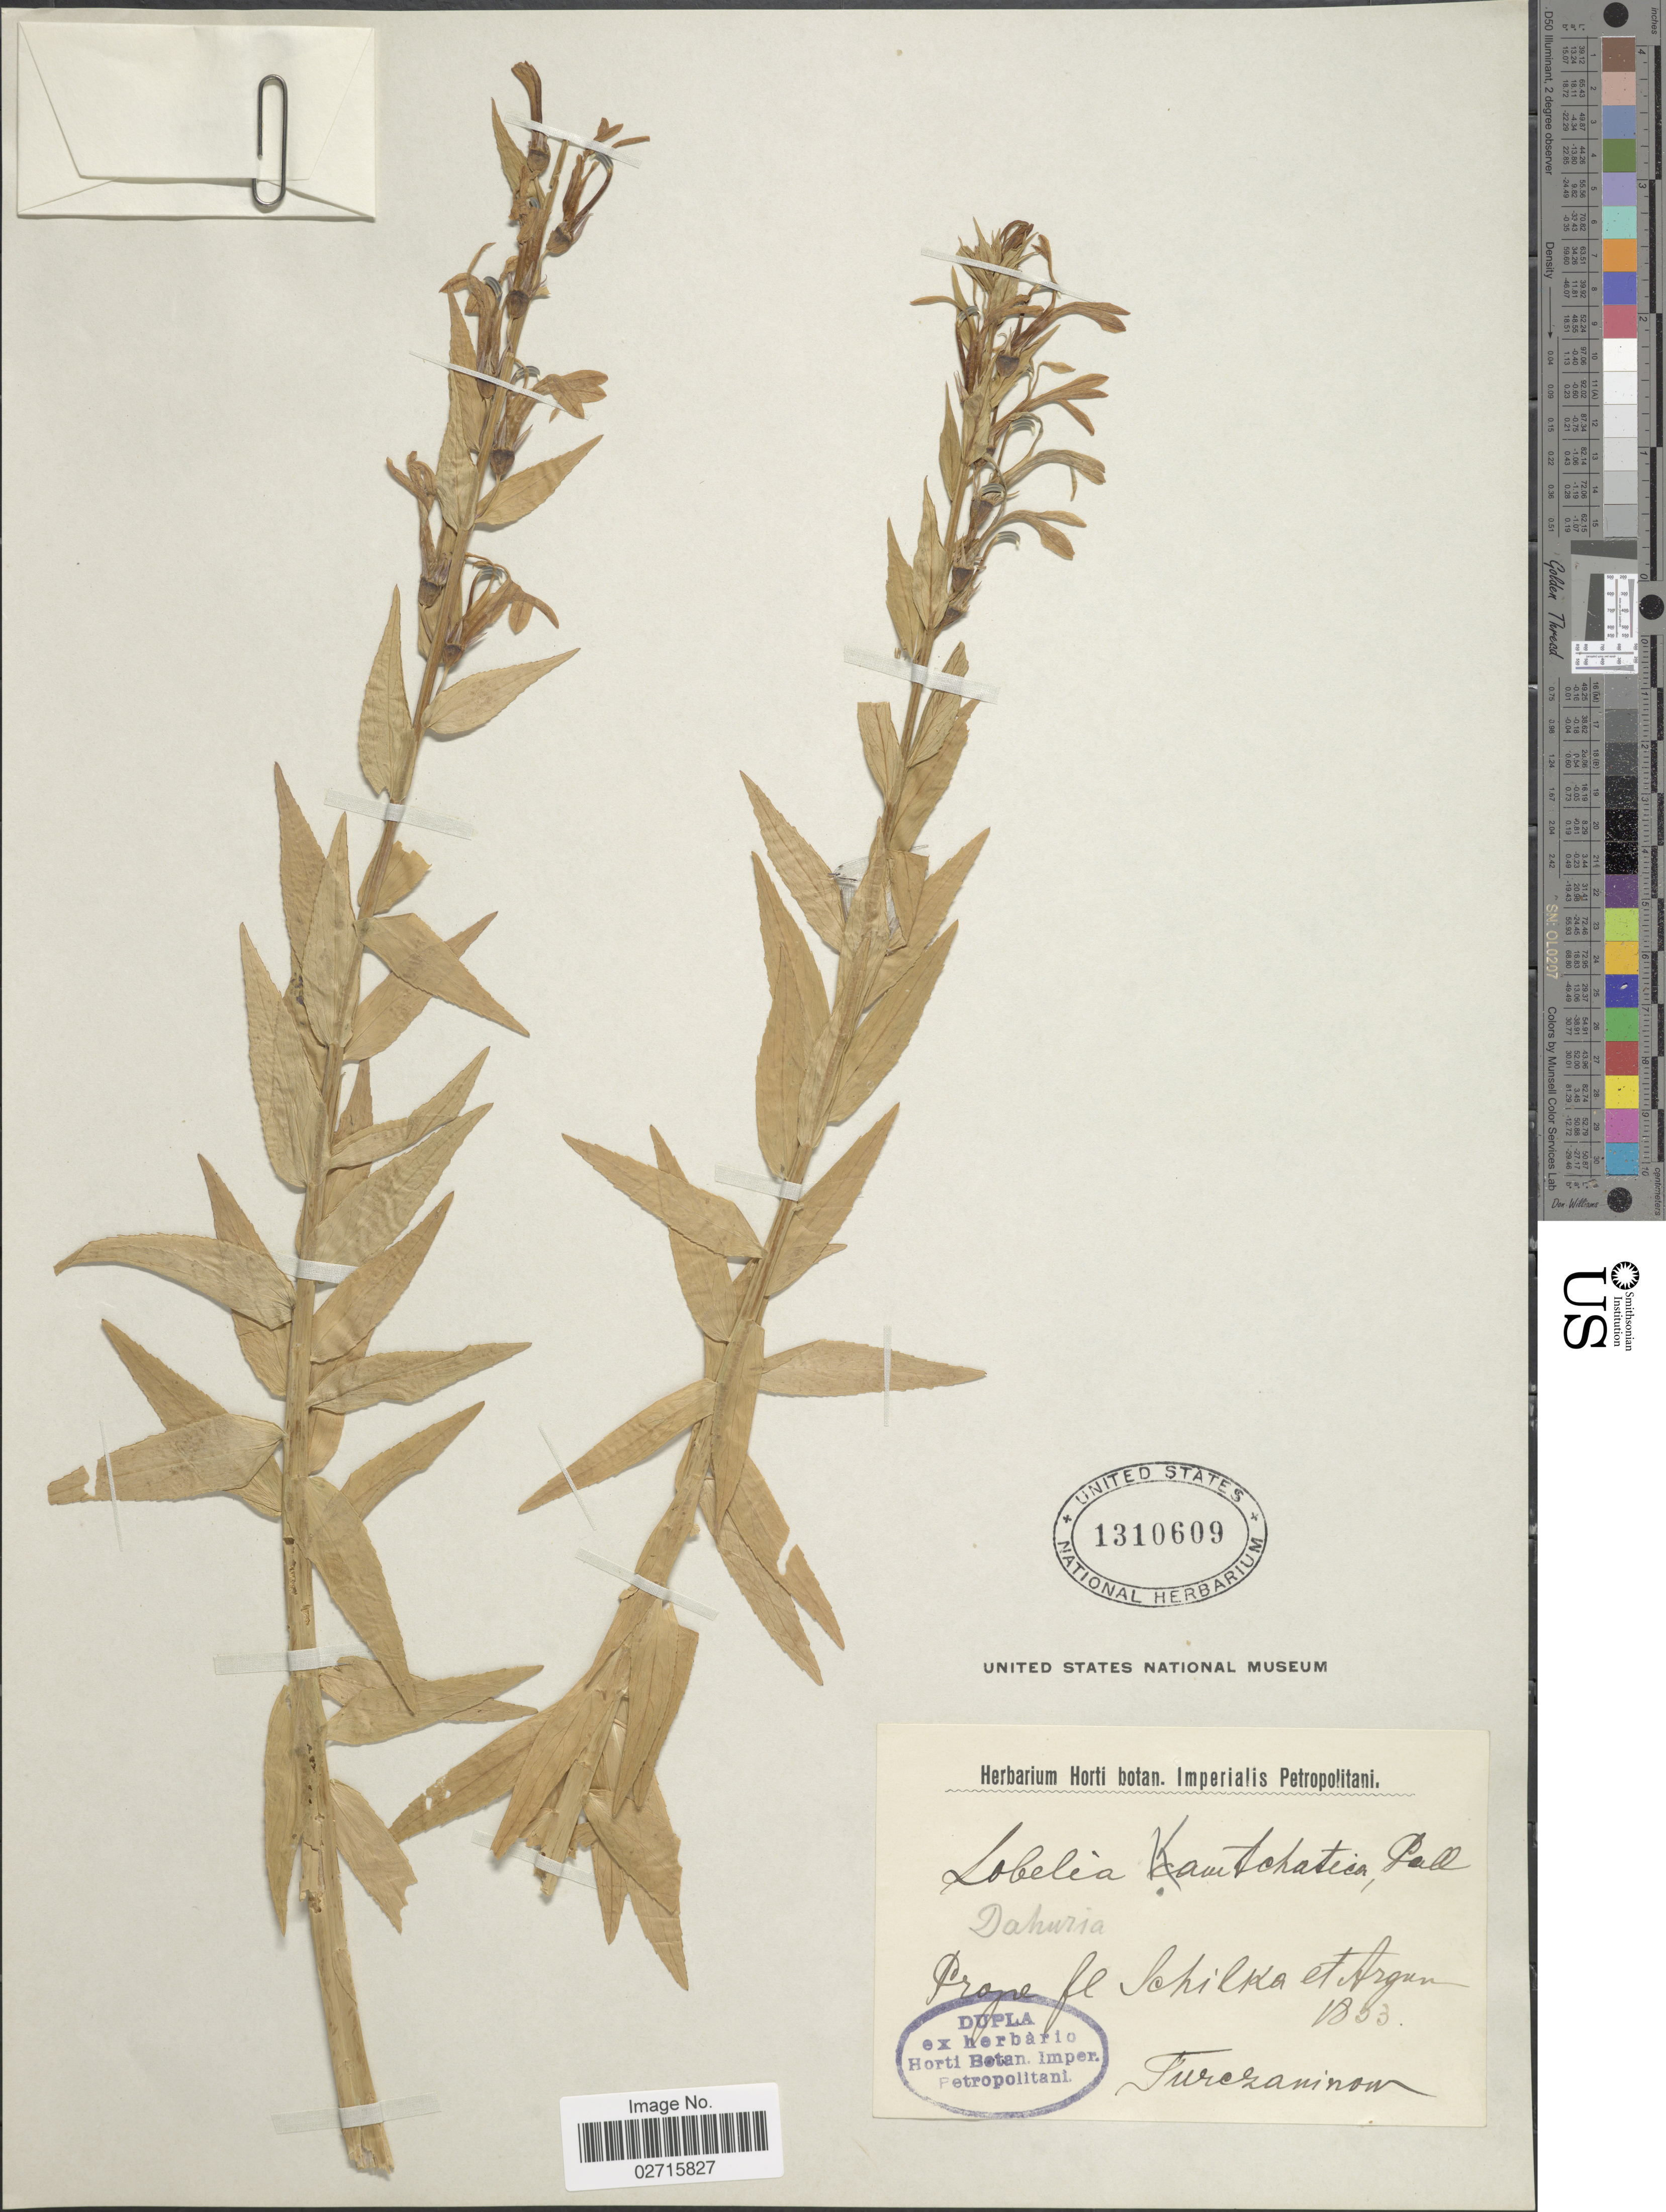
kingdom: Plantae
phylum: Tracheophyta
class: Magnoliopsida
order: Asterales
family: Campanulaceae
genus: Lobelia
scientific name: Lobelia sp.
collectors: Turczaninow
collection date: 1833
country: Russian Federation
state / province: Chechnya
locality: Prope fl Schilka et Argun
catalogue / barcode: US 1310609